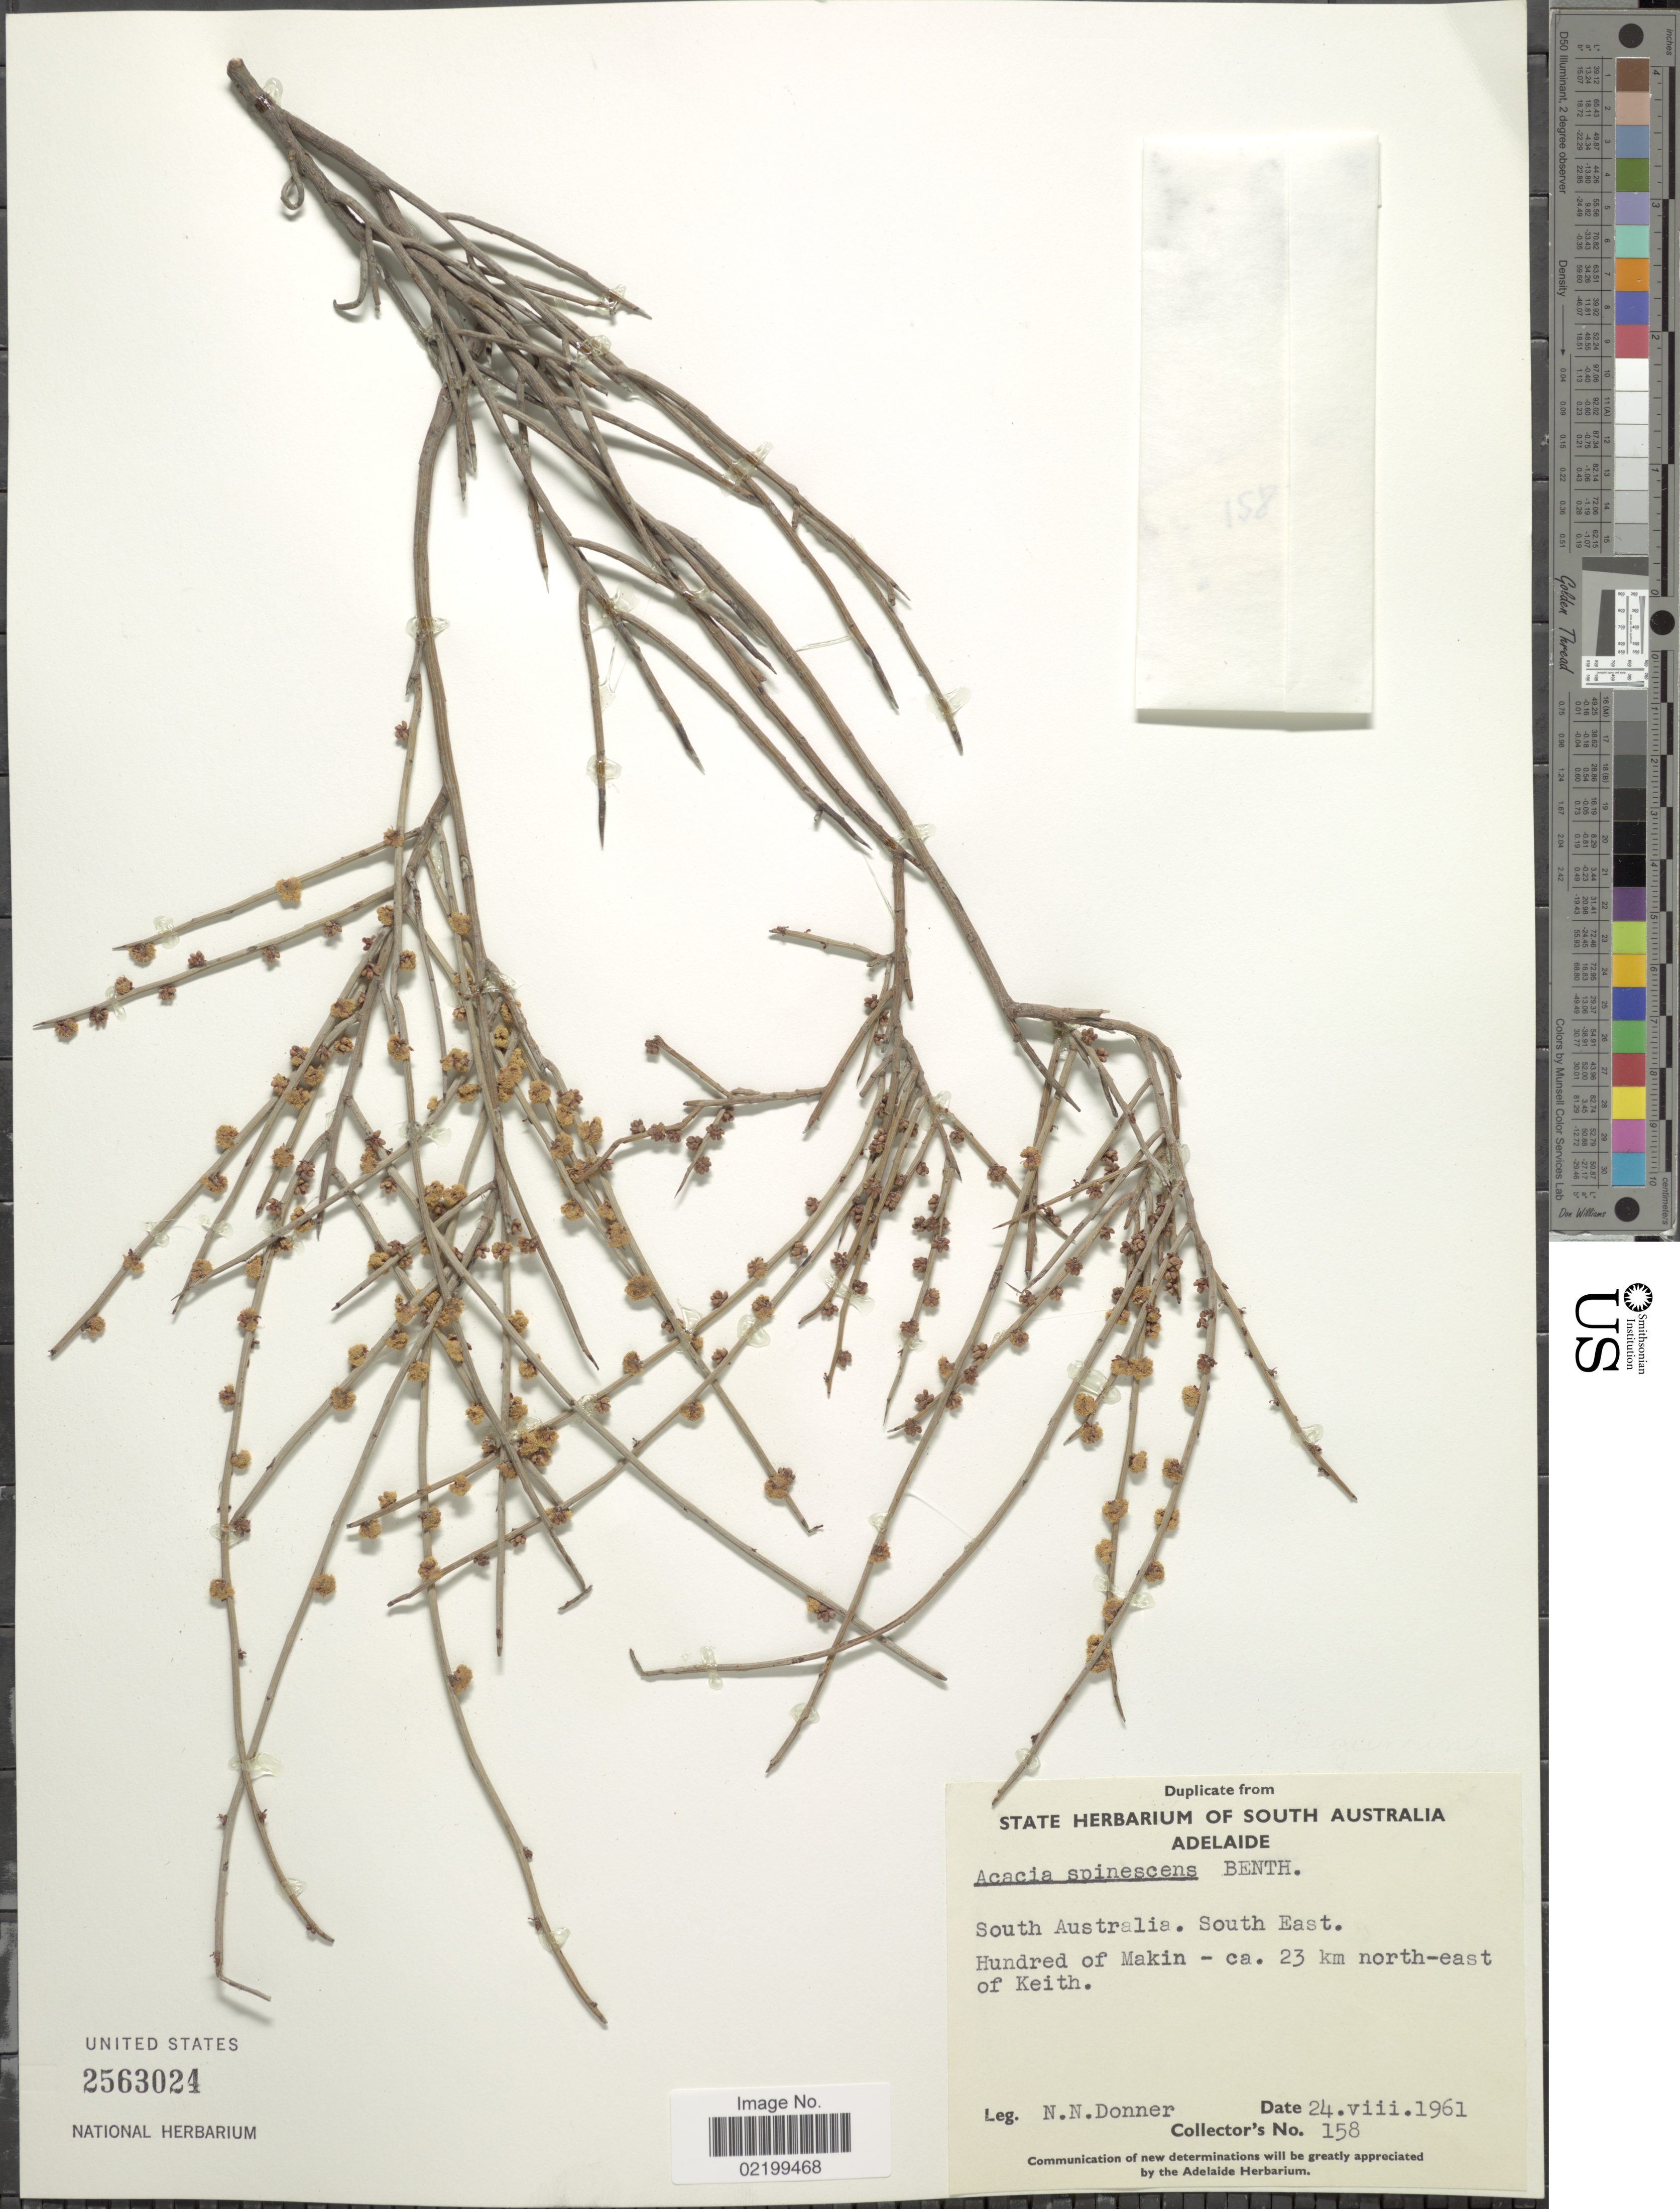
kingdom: Plantae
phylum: Tracheophyta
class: Magnoliopsida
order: Fabales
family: Fabaceae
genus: Acacia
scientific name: Acacia spinescens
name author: Benth.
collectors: N. Donner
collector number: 158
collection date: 1961-08-24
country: Australia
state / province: South Australia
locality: South East. Hundred of Makin - ca. 23 km north - east of Keith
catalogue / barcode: US 2563024